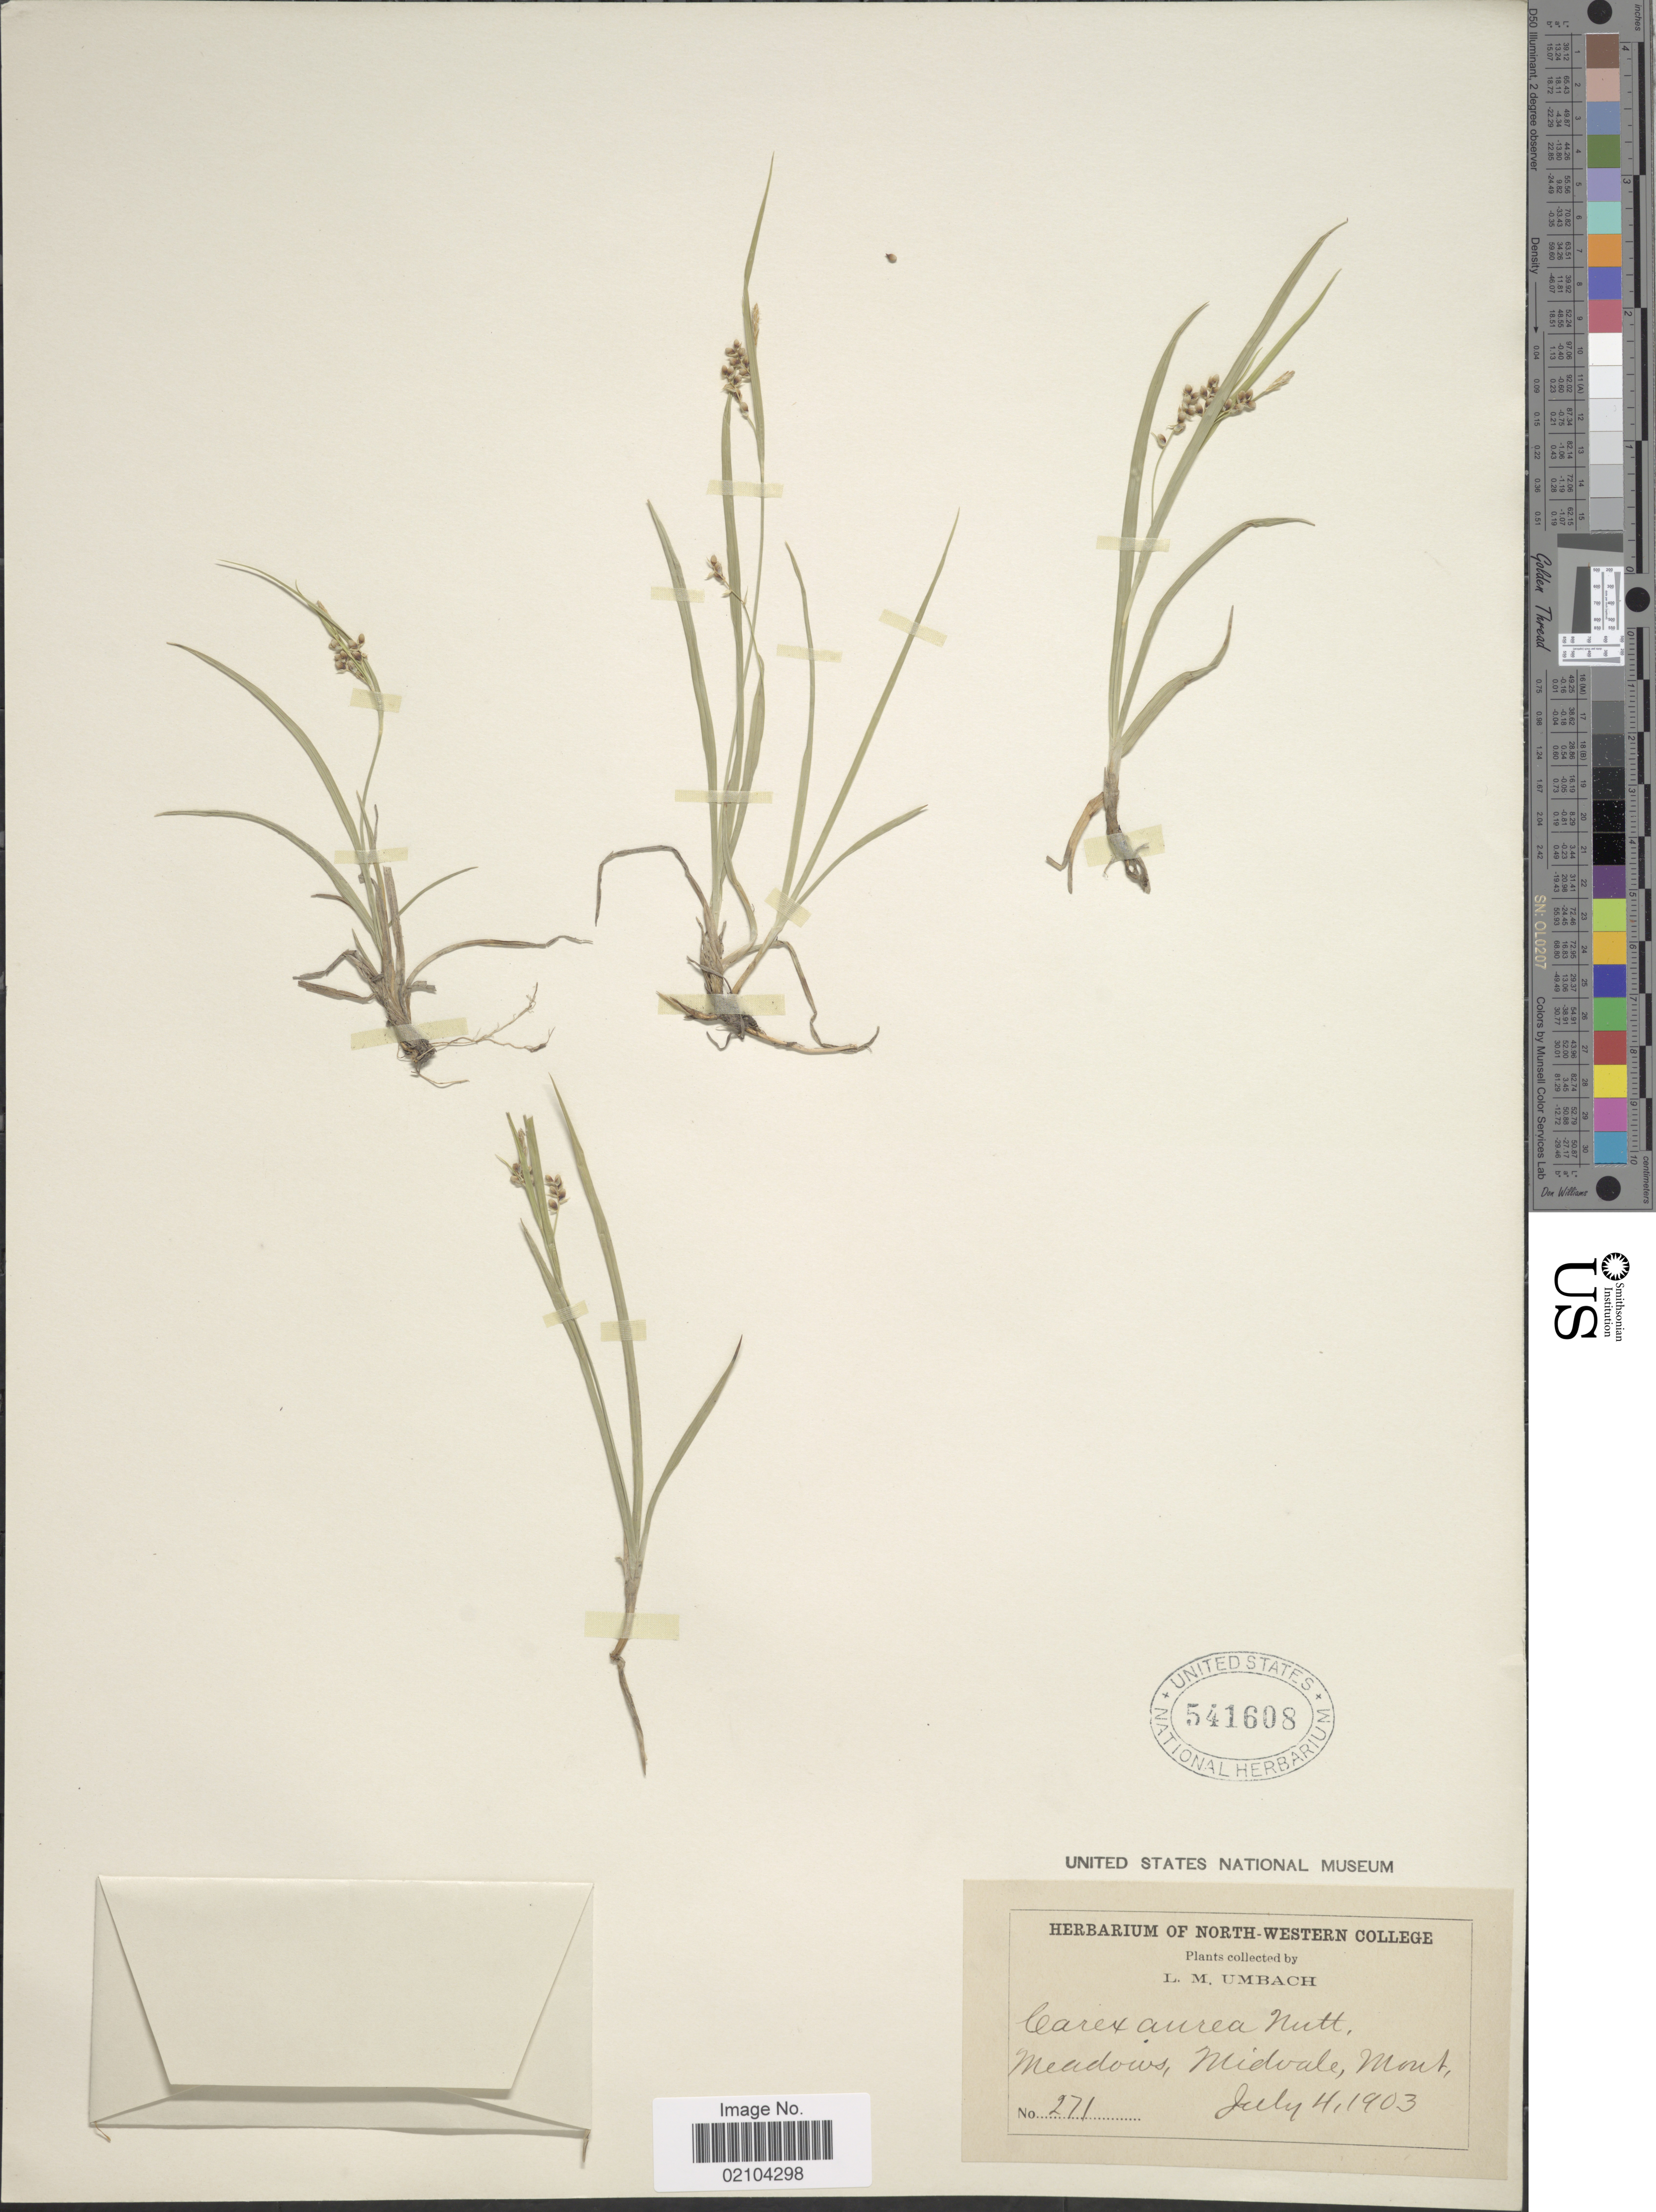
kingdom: Plantae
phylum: Tracheophyta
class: Liliopsida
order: Poales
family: Cyperaceae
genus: Carex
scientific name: Carex aurea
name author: Nutt.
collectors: L. M. Umbach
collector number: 271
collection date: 1903-07-04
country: United States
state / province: Montana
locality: Meadows, Midvale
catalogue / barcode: US 541608